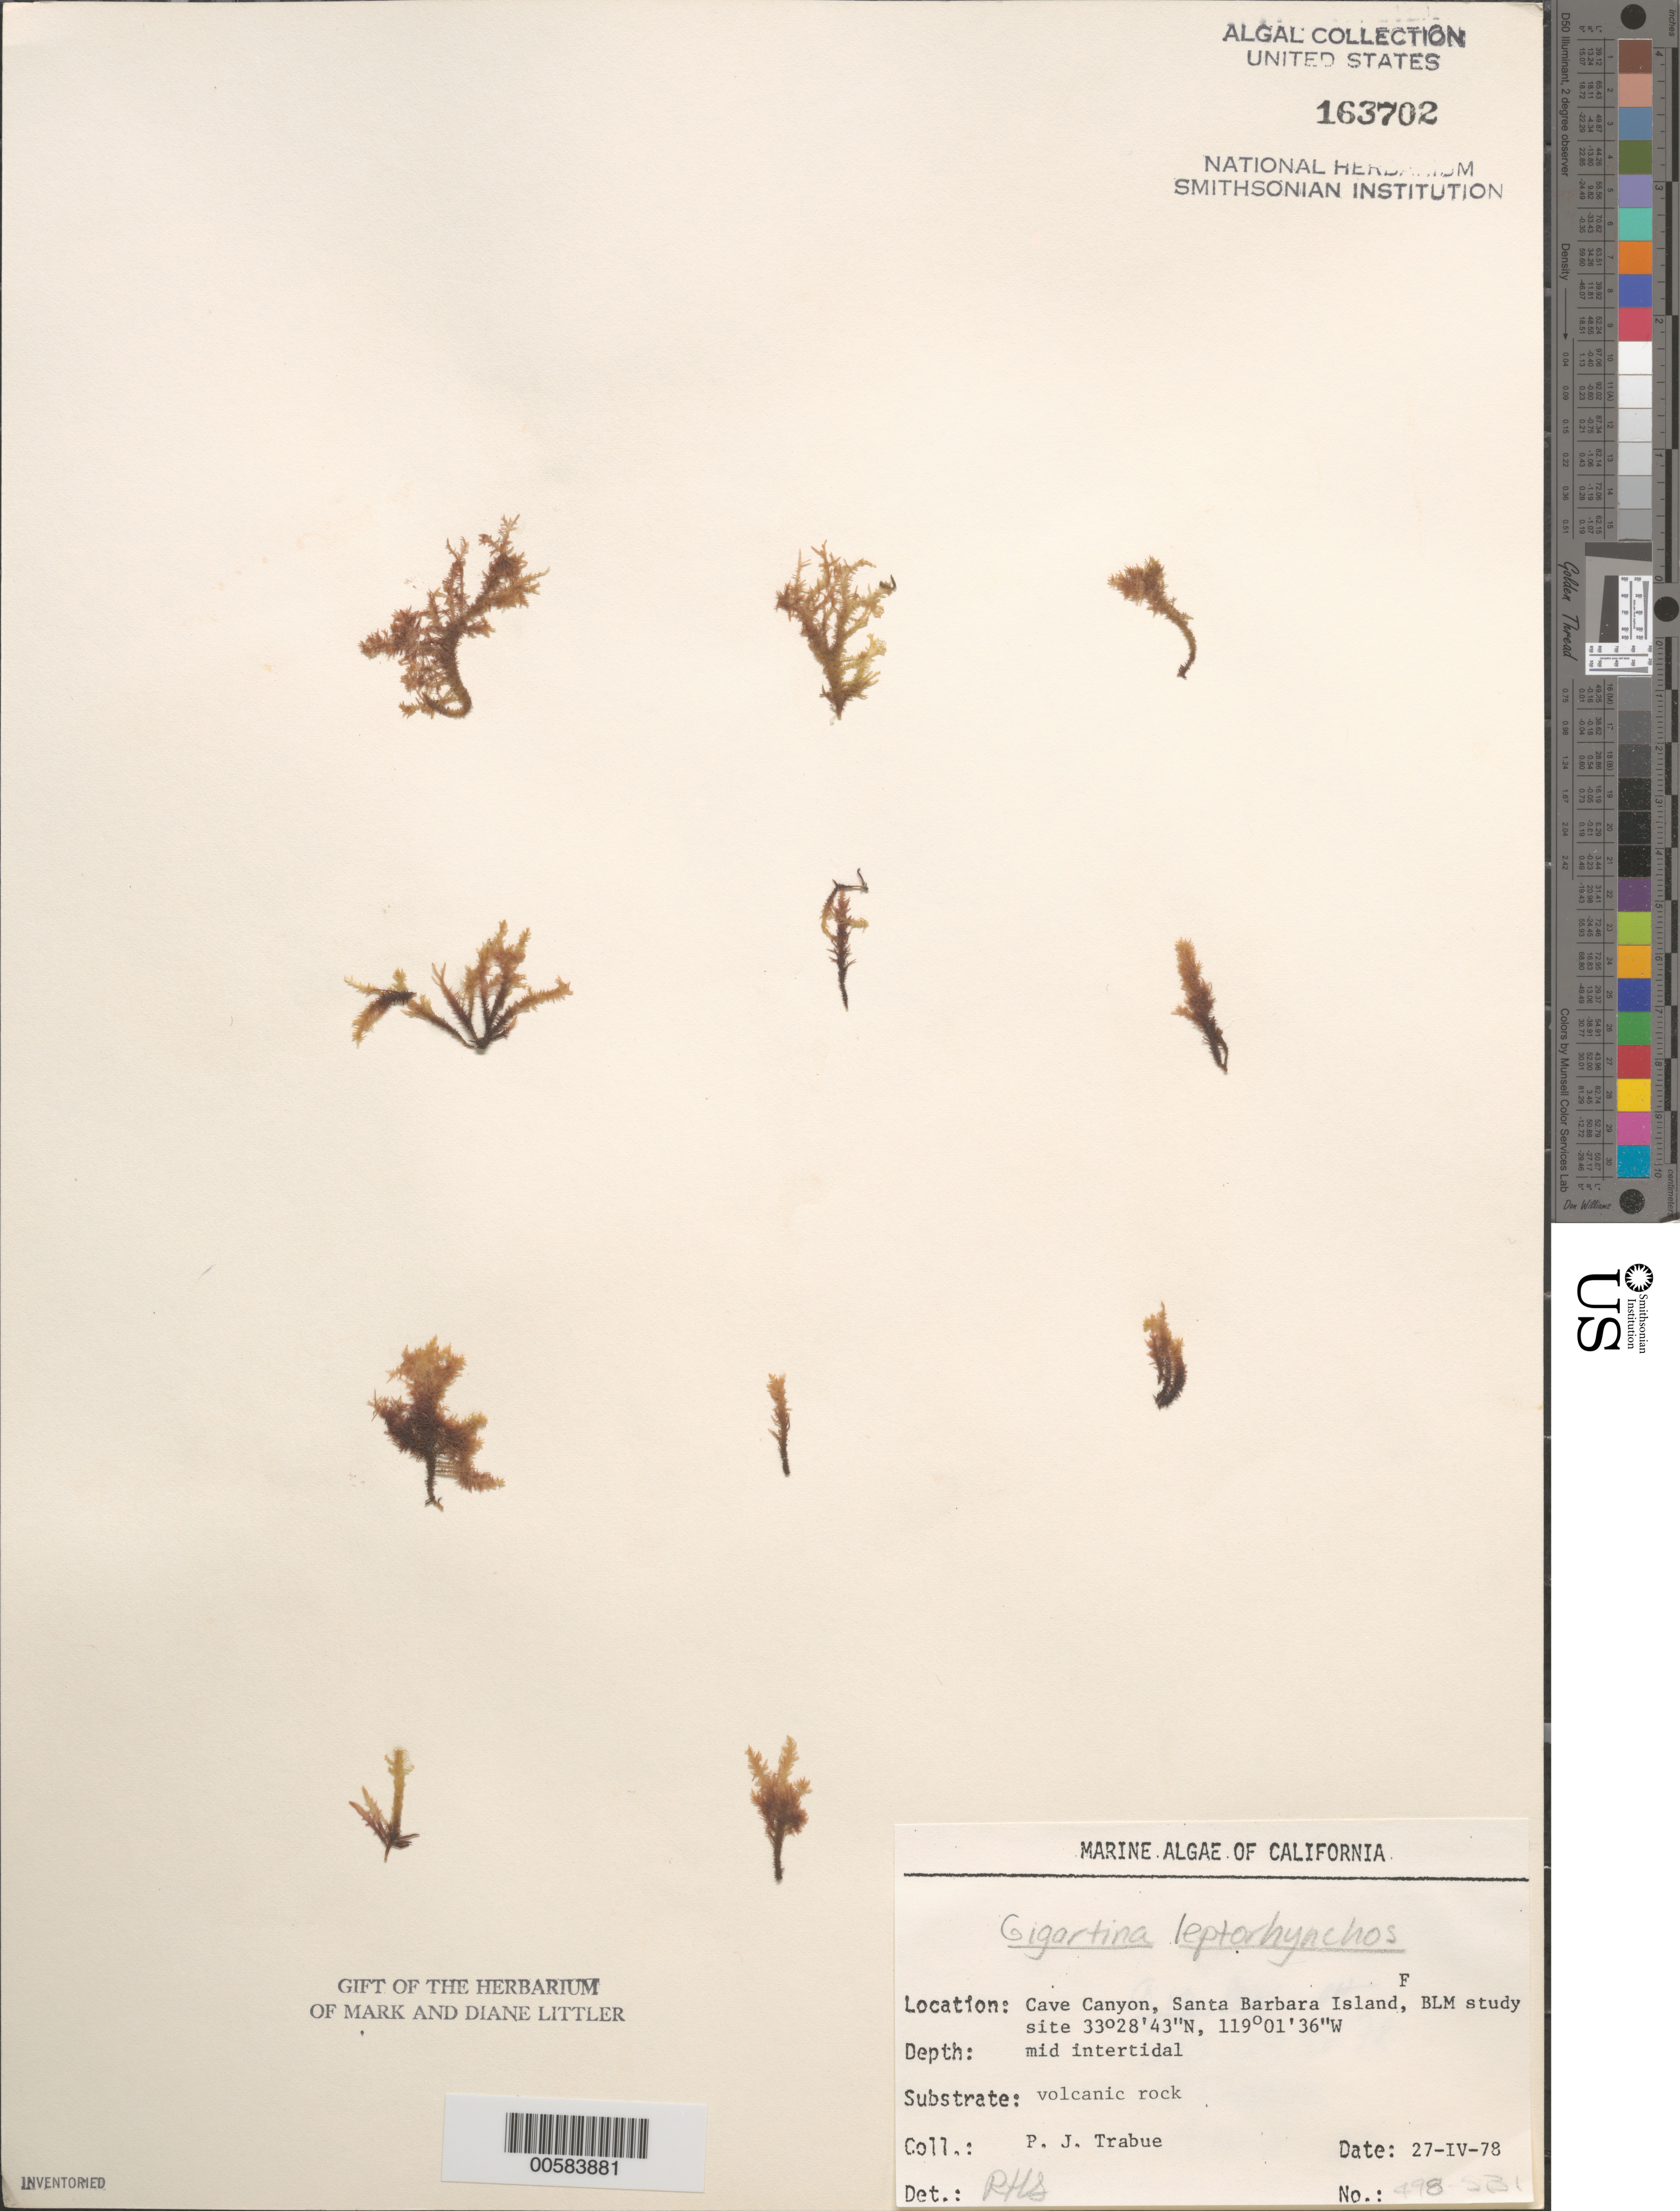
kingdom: Plantae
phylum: Rhodophyta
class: Florideophyceae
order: Gigartinales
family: Gigartinaceae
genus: Mazzaella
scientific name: Mazzaella leptorhynchos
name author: (J. Agardh) Leister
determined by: Algae name updating Project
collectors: P. J. Trabue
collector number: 498-sbi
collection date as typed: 27 Apr 1978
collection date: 1978-04-27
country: United States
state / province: California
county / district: Santa Barbara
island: Santa Barbara Island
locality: Cave Canyon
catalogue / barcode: US 163702